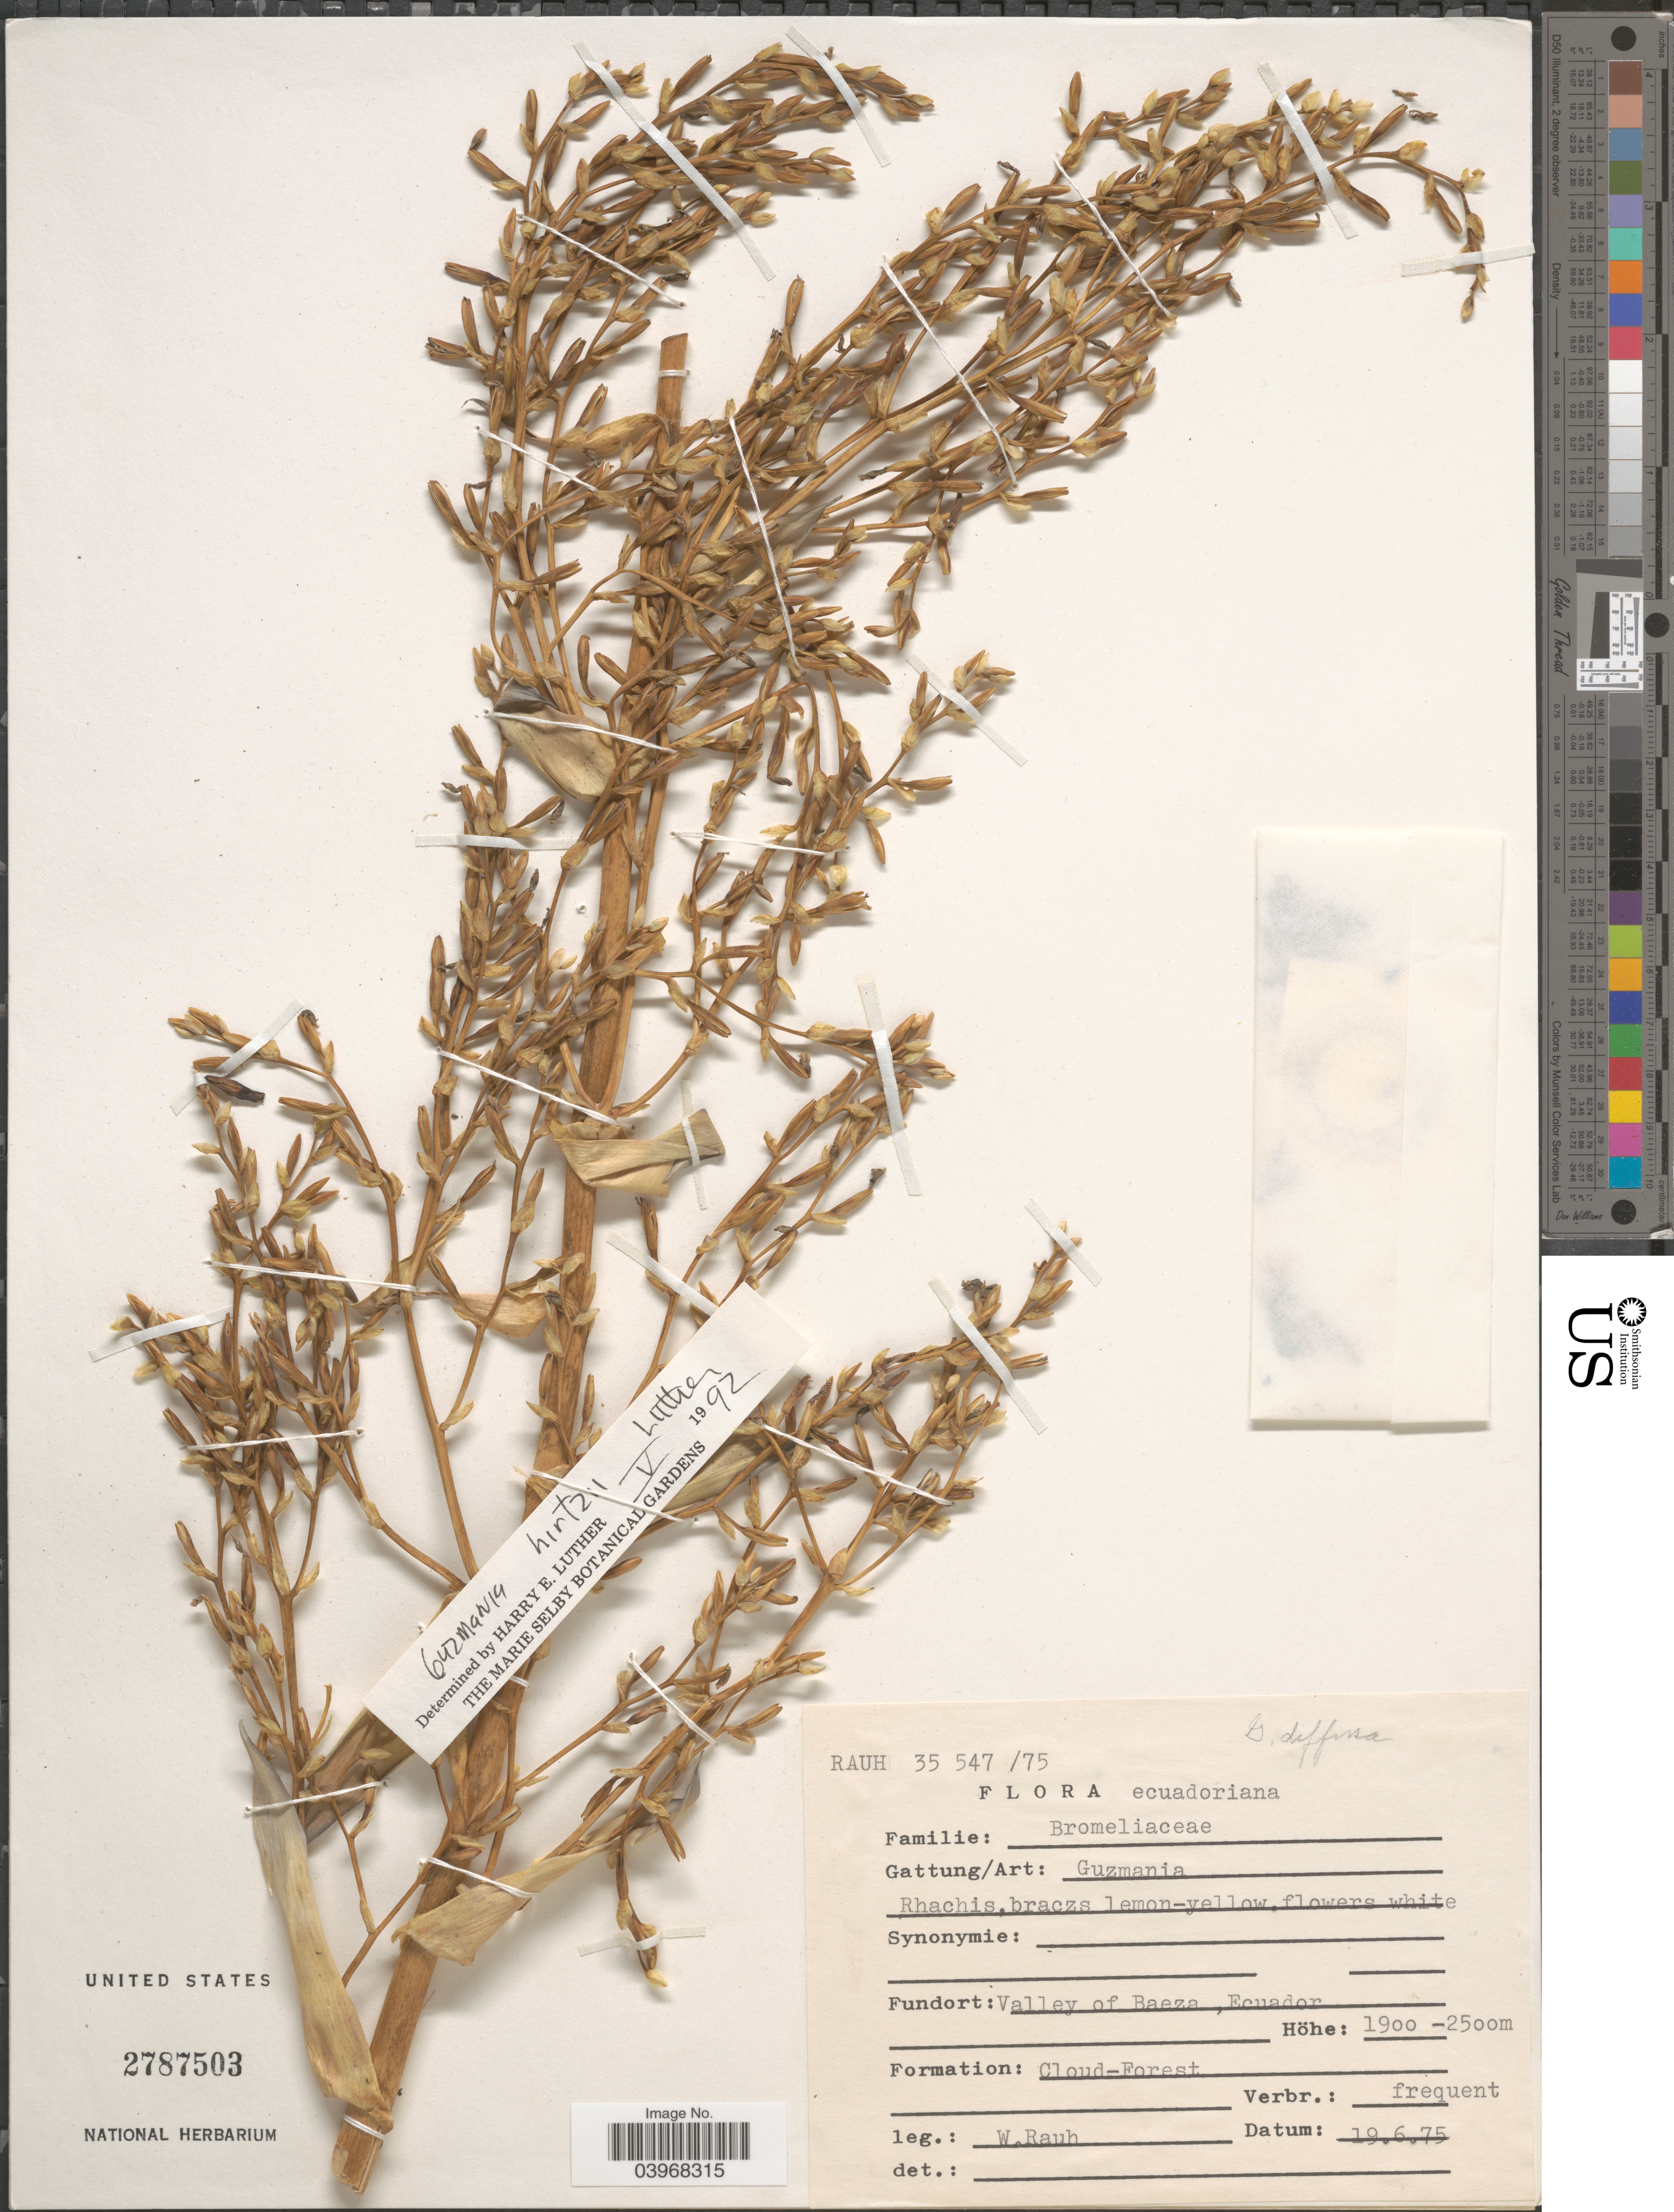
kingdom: Plantae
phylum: Tracheophyta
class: Liliopsida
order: Poales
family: Bromeliaceae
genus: Guzmania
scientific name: Guzmania diffusa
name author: L.B. Sm.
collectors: W. Rauh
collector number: RAUH 35 547/75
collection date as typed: Transcribed d/m/y: 19/6/75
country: Ecuador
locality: Fundort: Valley of Baeza.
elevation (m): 1900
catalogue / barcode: US 2787503